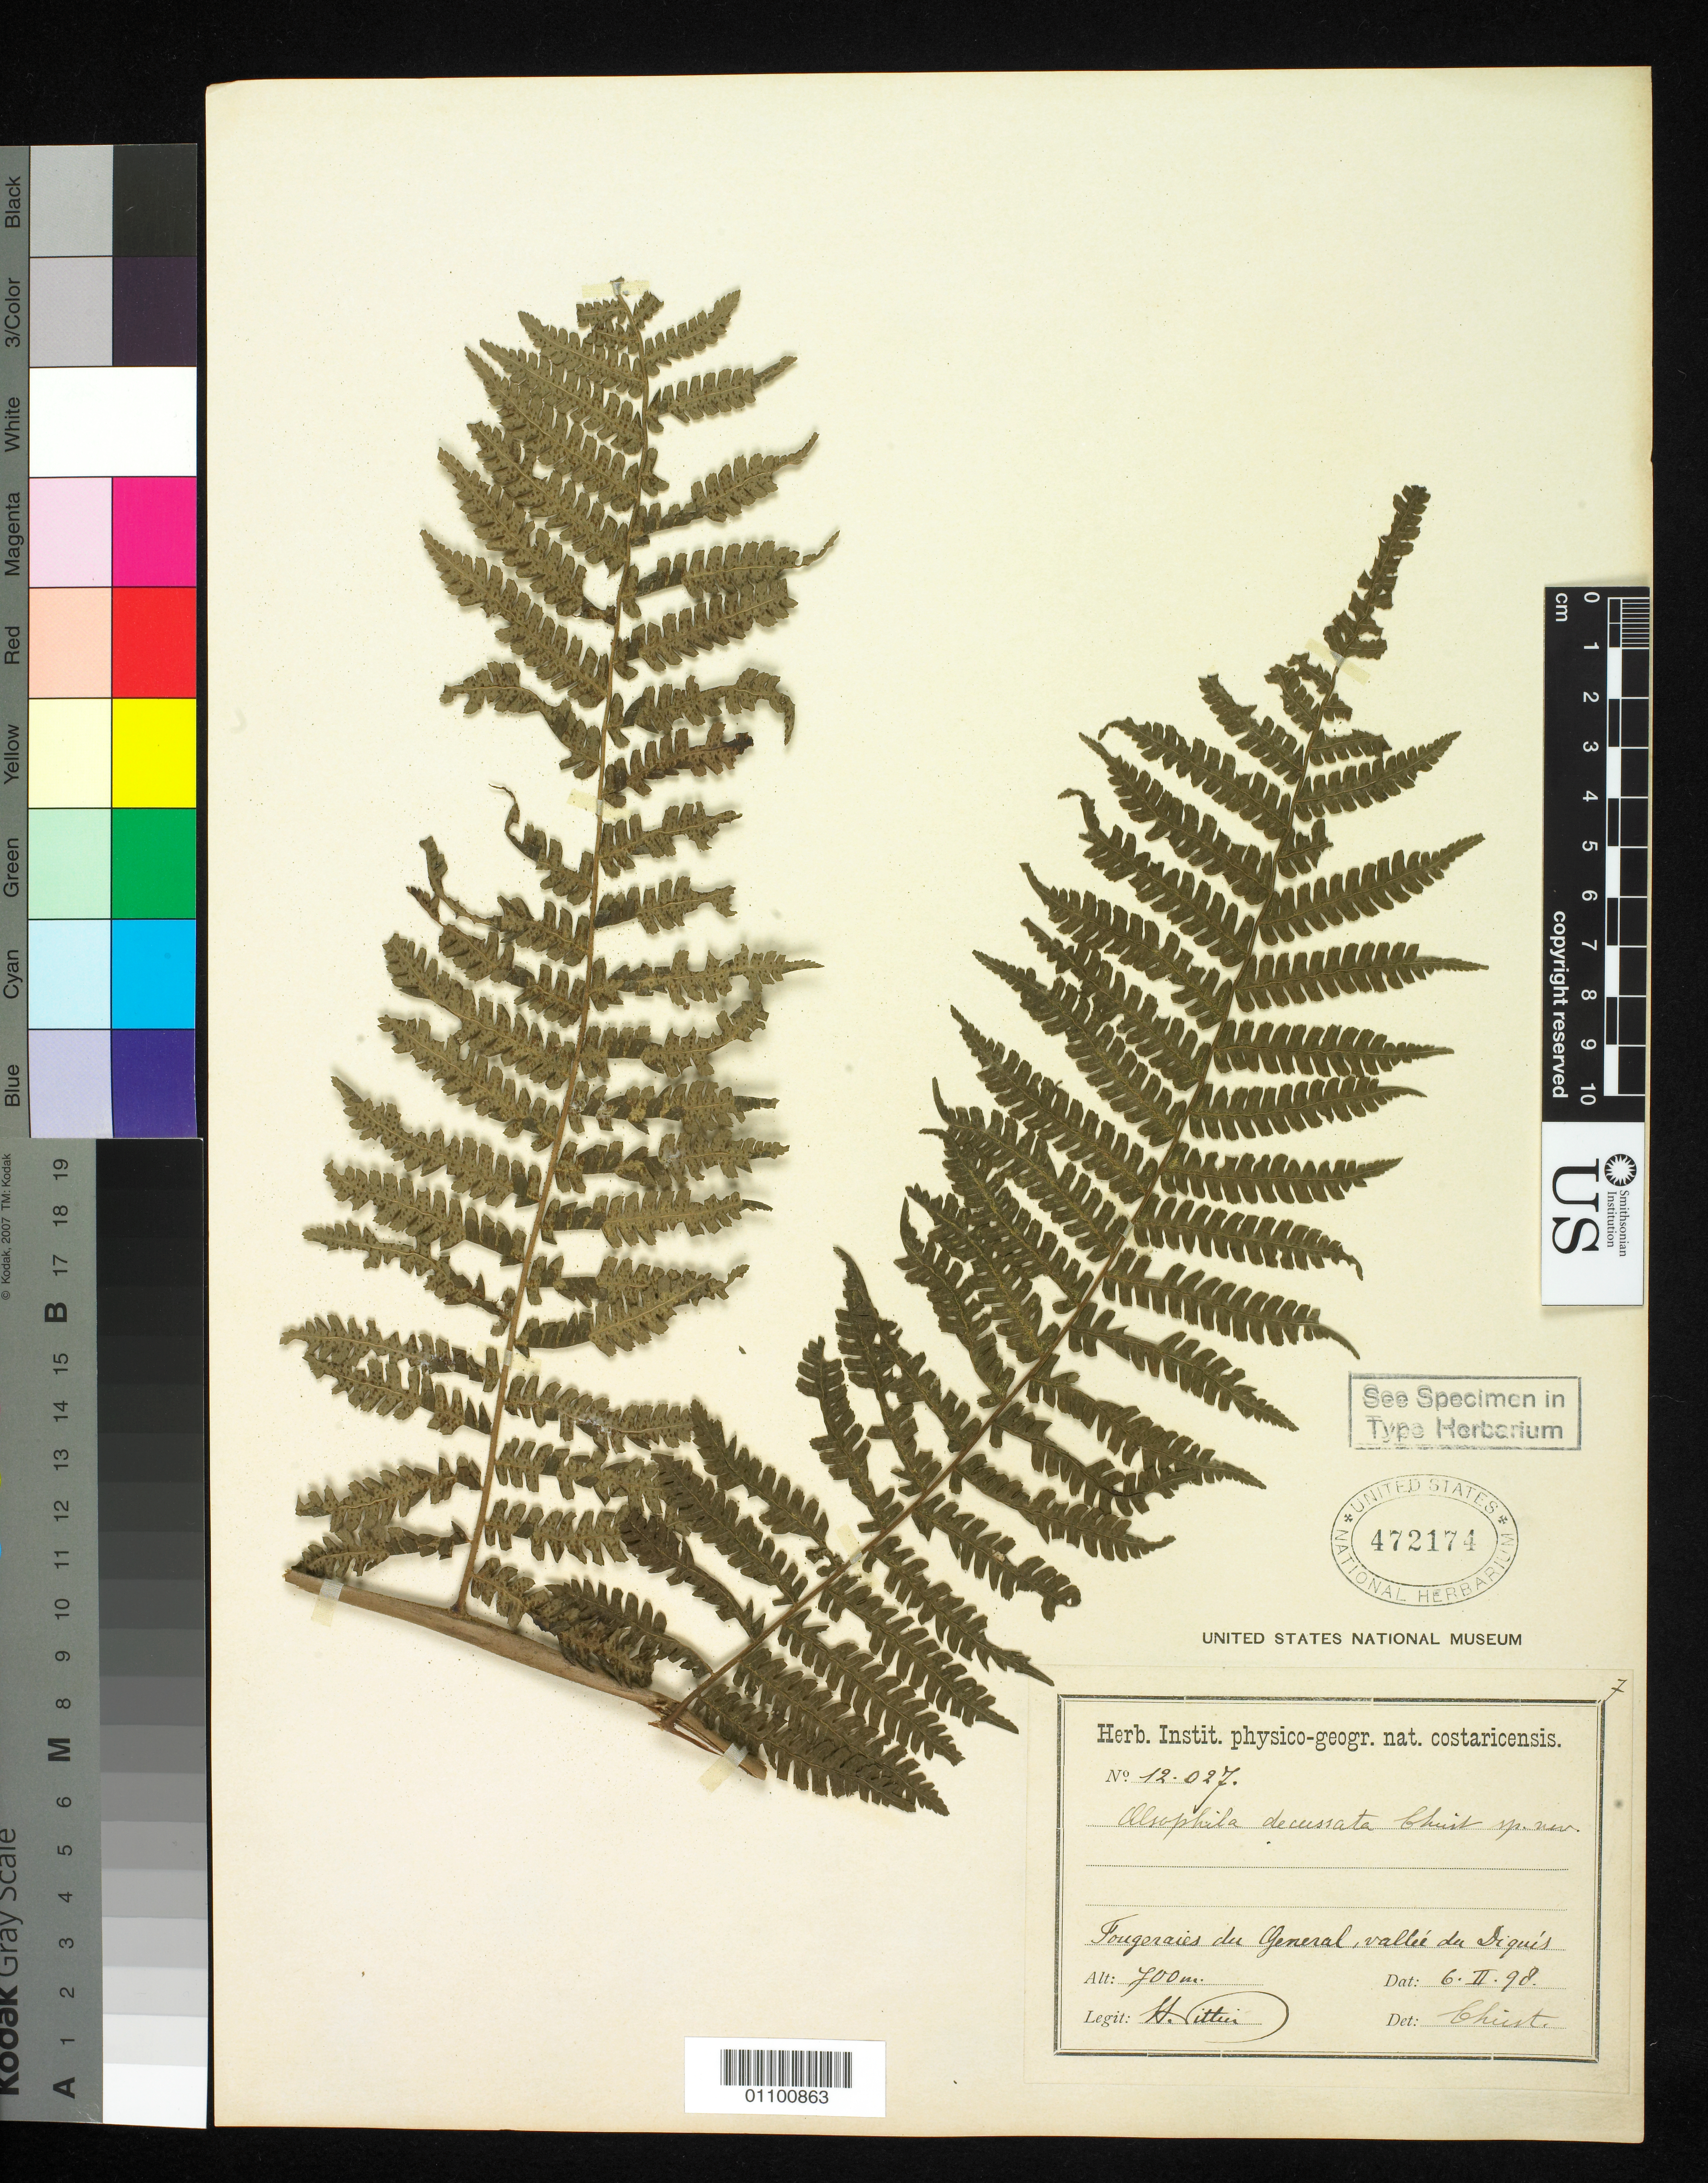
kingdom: Plantae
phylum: Tracheophyta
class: Polypodiopsida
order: Cyatheales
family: Cyatheaceae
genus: Alsophila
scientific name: Alsophila decussata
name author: Christ in Pittier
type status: Isotype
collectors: H. F. Pittier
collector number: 12027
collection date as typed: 06 Feb 1898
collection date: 1898-02-06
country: Costa Rica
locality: Fouqueraies du General, Vallee du Diquis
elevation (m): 700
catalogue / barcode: US 472174